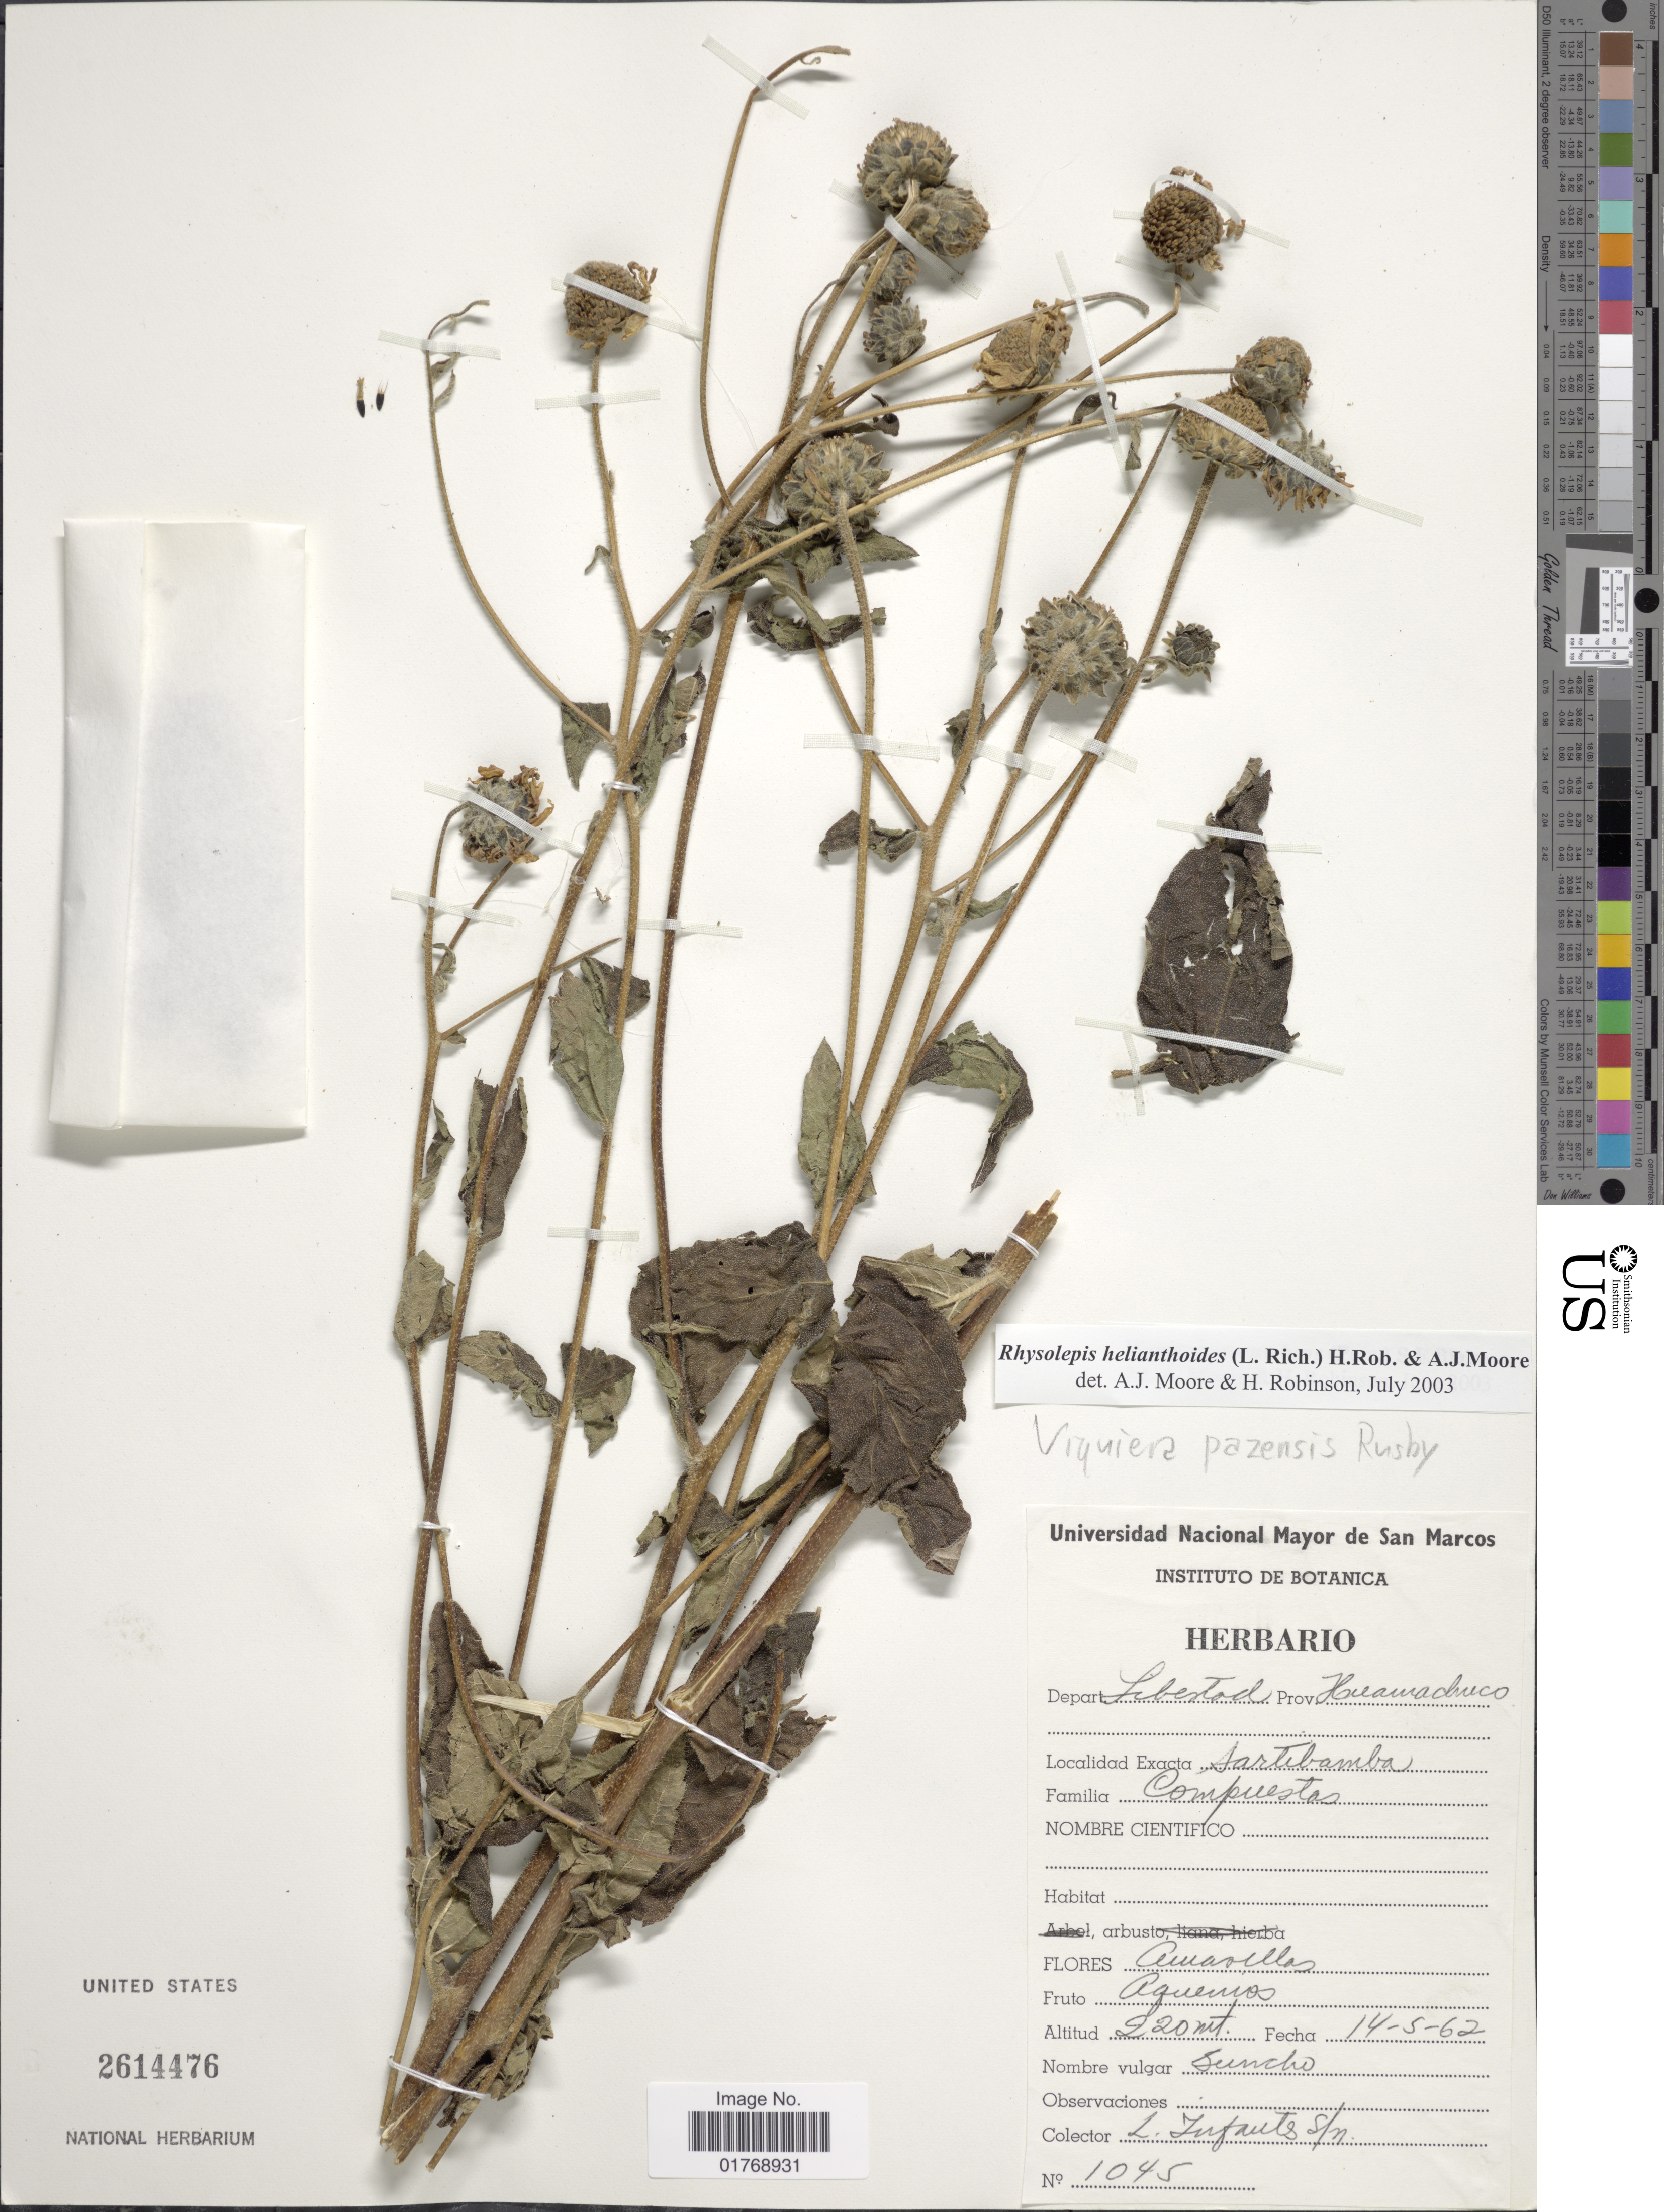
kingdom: Plantae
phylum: Tracheophyta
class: Magnoliopsida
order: Asterales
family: Asteraceae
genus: Viguiera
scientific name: Viguiera procumbens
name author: (Pers.) S.F. Blake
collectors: J. Infantes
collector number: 1045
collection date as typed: Transcribed d/m/y: 14/5/62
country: Peru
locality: Depart. Libertad. Prov. Huamachuco. Sartibamba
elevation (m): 220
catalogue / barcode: US 2614476